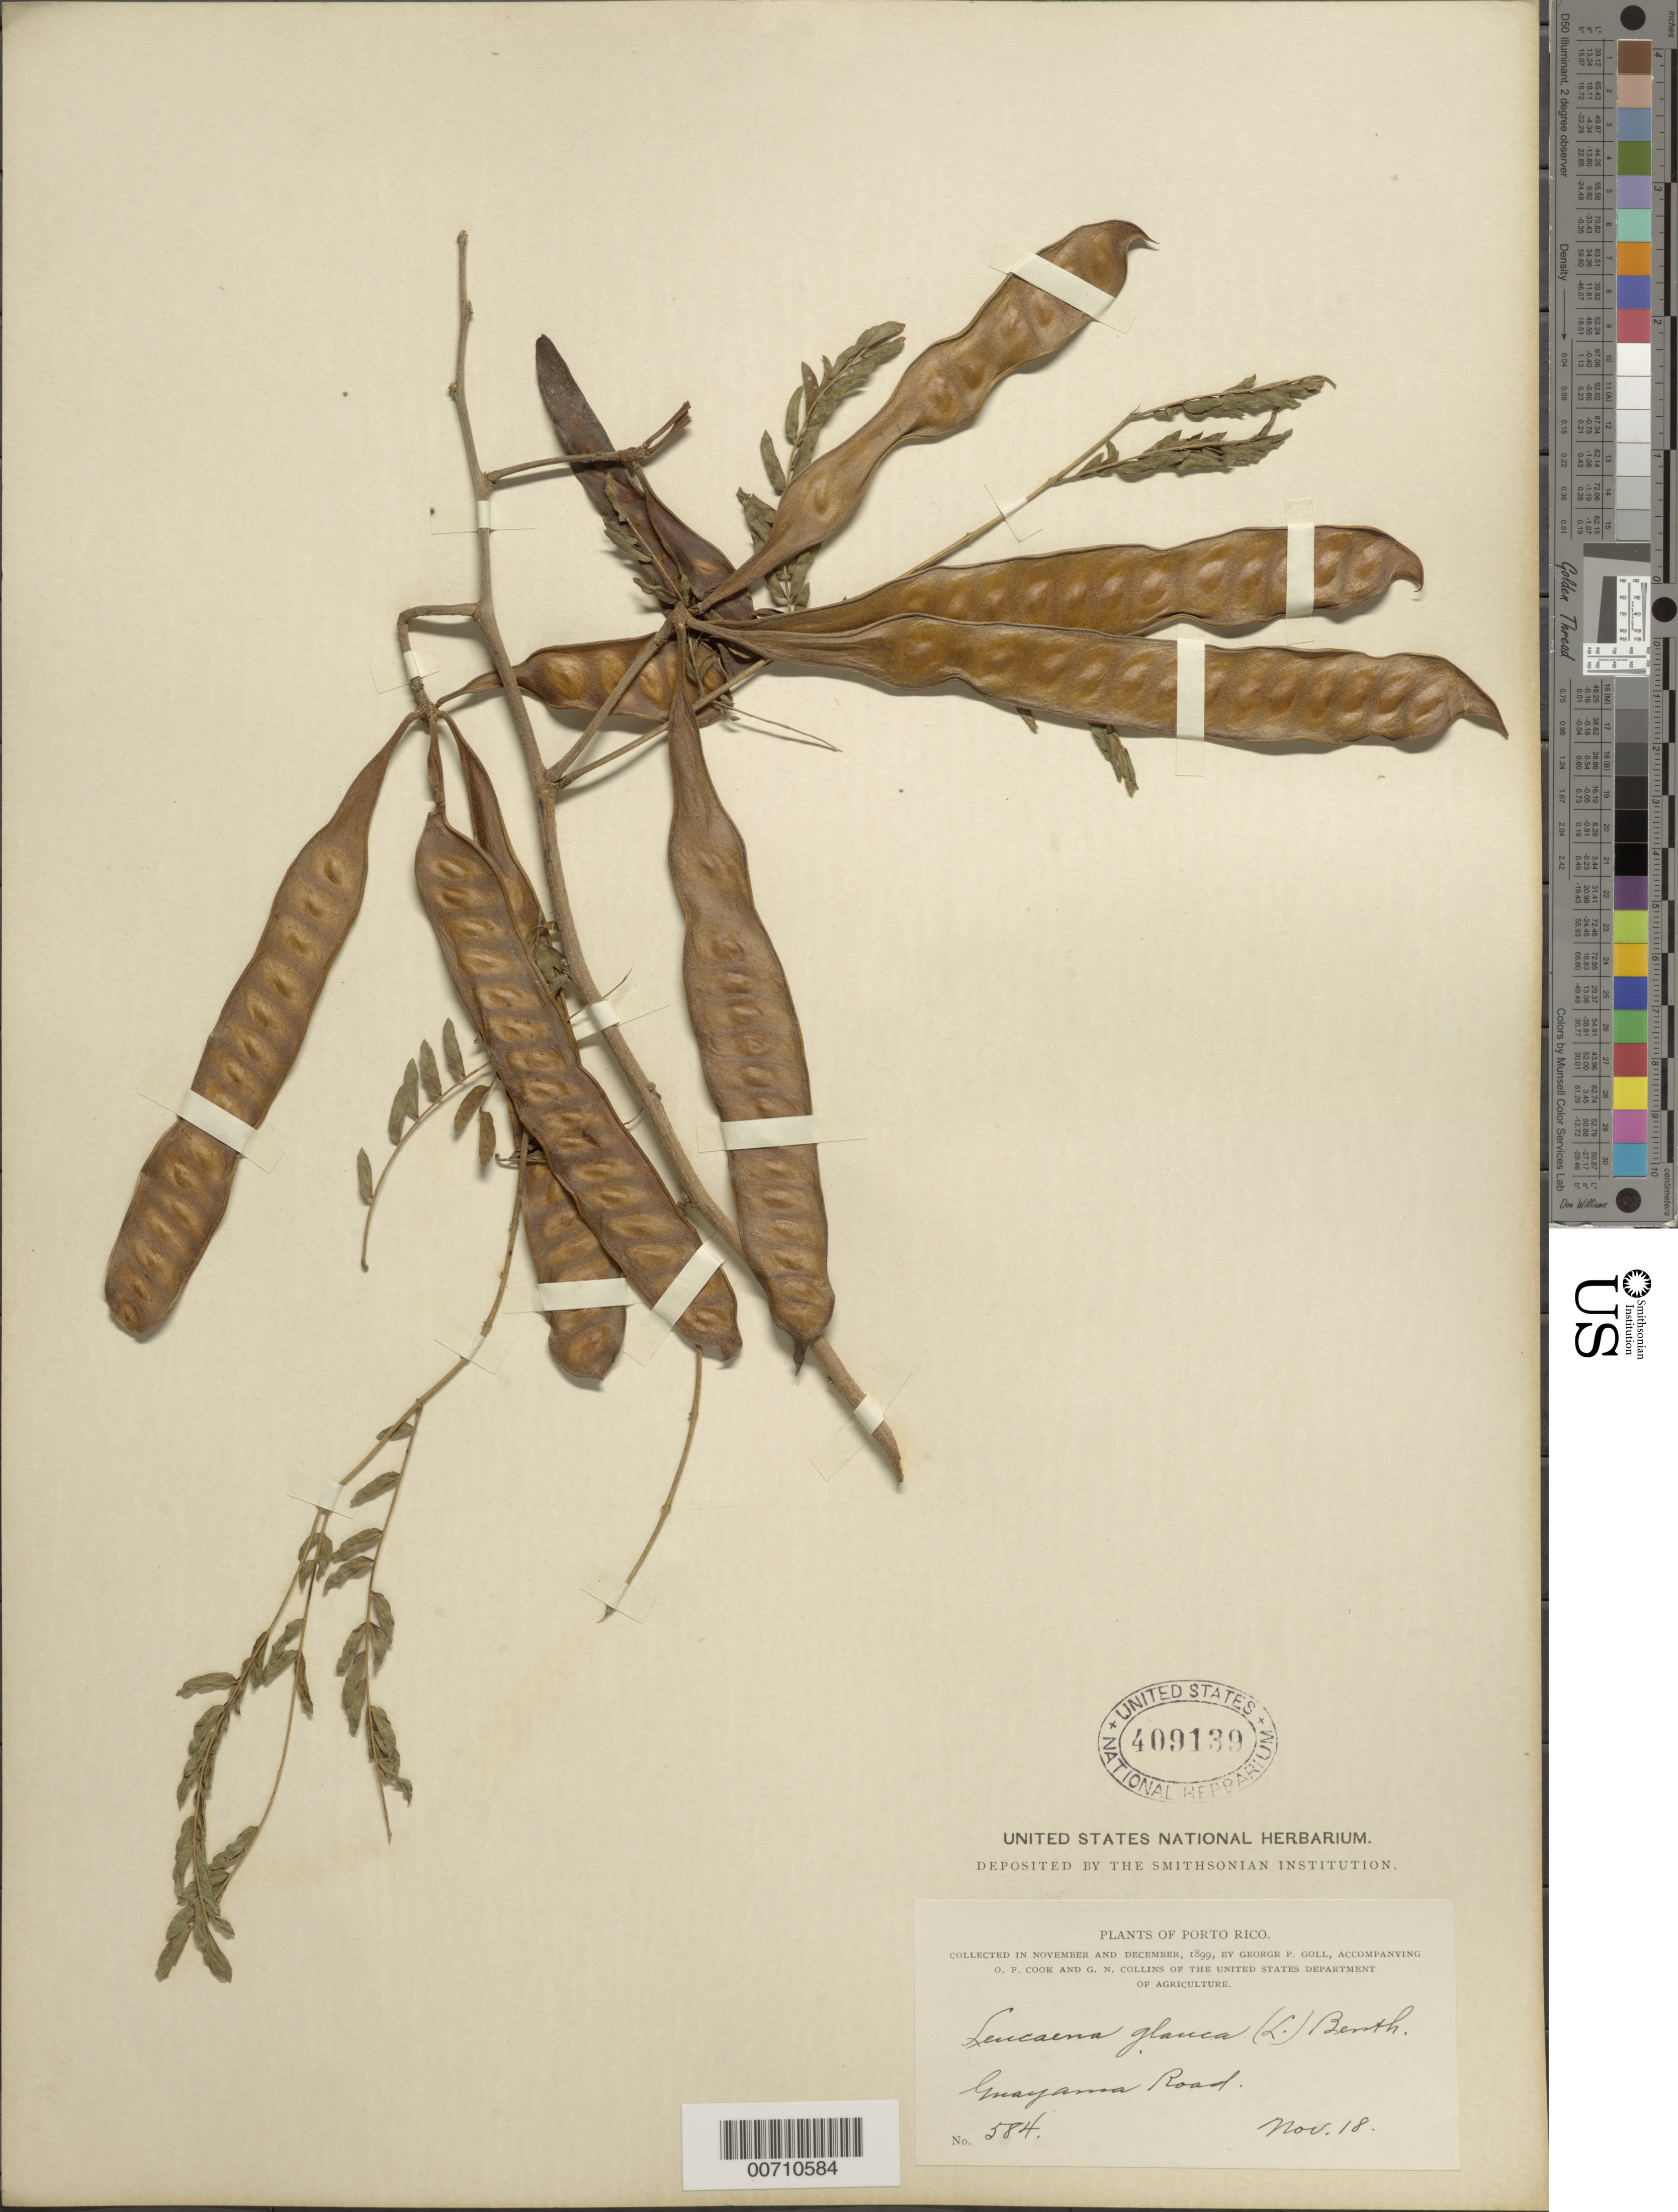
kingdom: Plantae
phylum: Tracheophyta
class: Magnoliopsida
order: Fabales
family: Fabaceae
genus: Leucaena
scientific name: Leucaena leucocephala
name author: (Lam.) de Wit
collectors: G. Goll, O. F. Cook & G. Collins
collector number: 584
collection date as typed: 18 Nov 1899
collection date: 1899-11-18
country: Puerto Rico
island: Greater Antilles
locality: Guayama Rd.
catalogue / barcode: US 409139